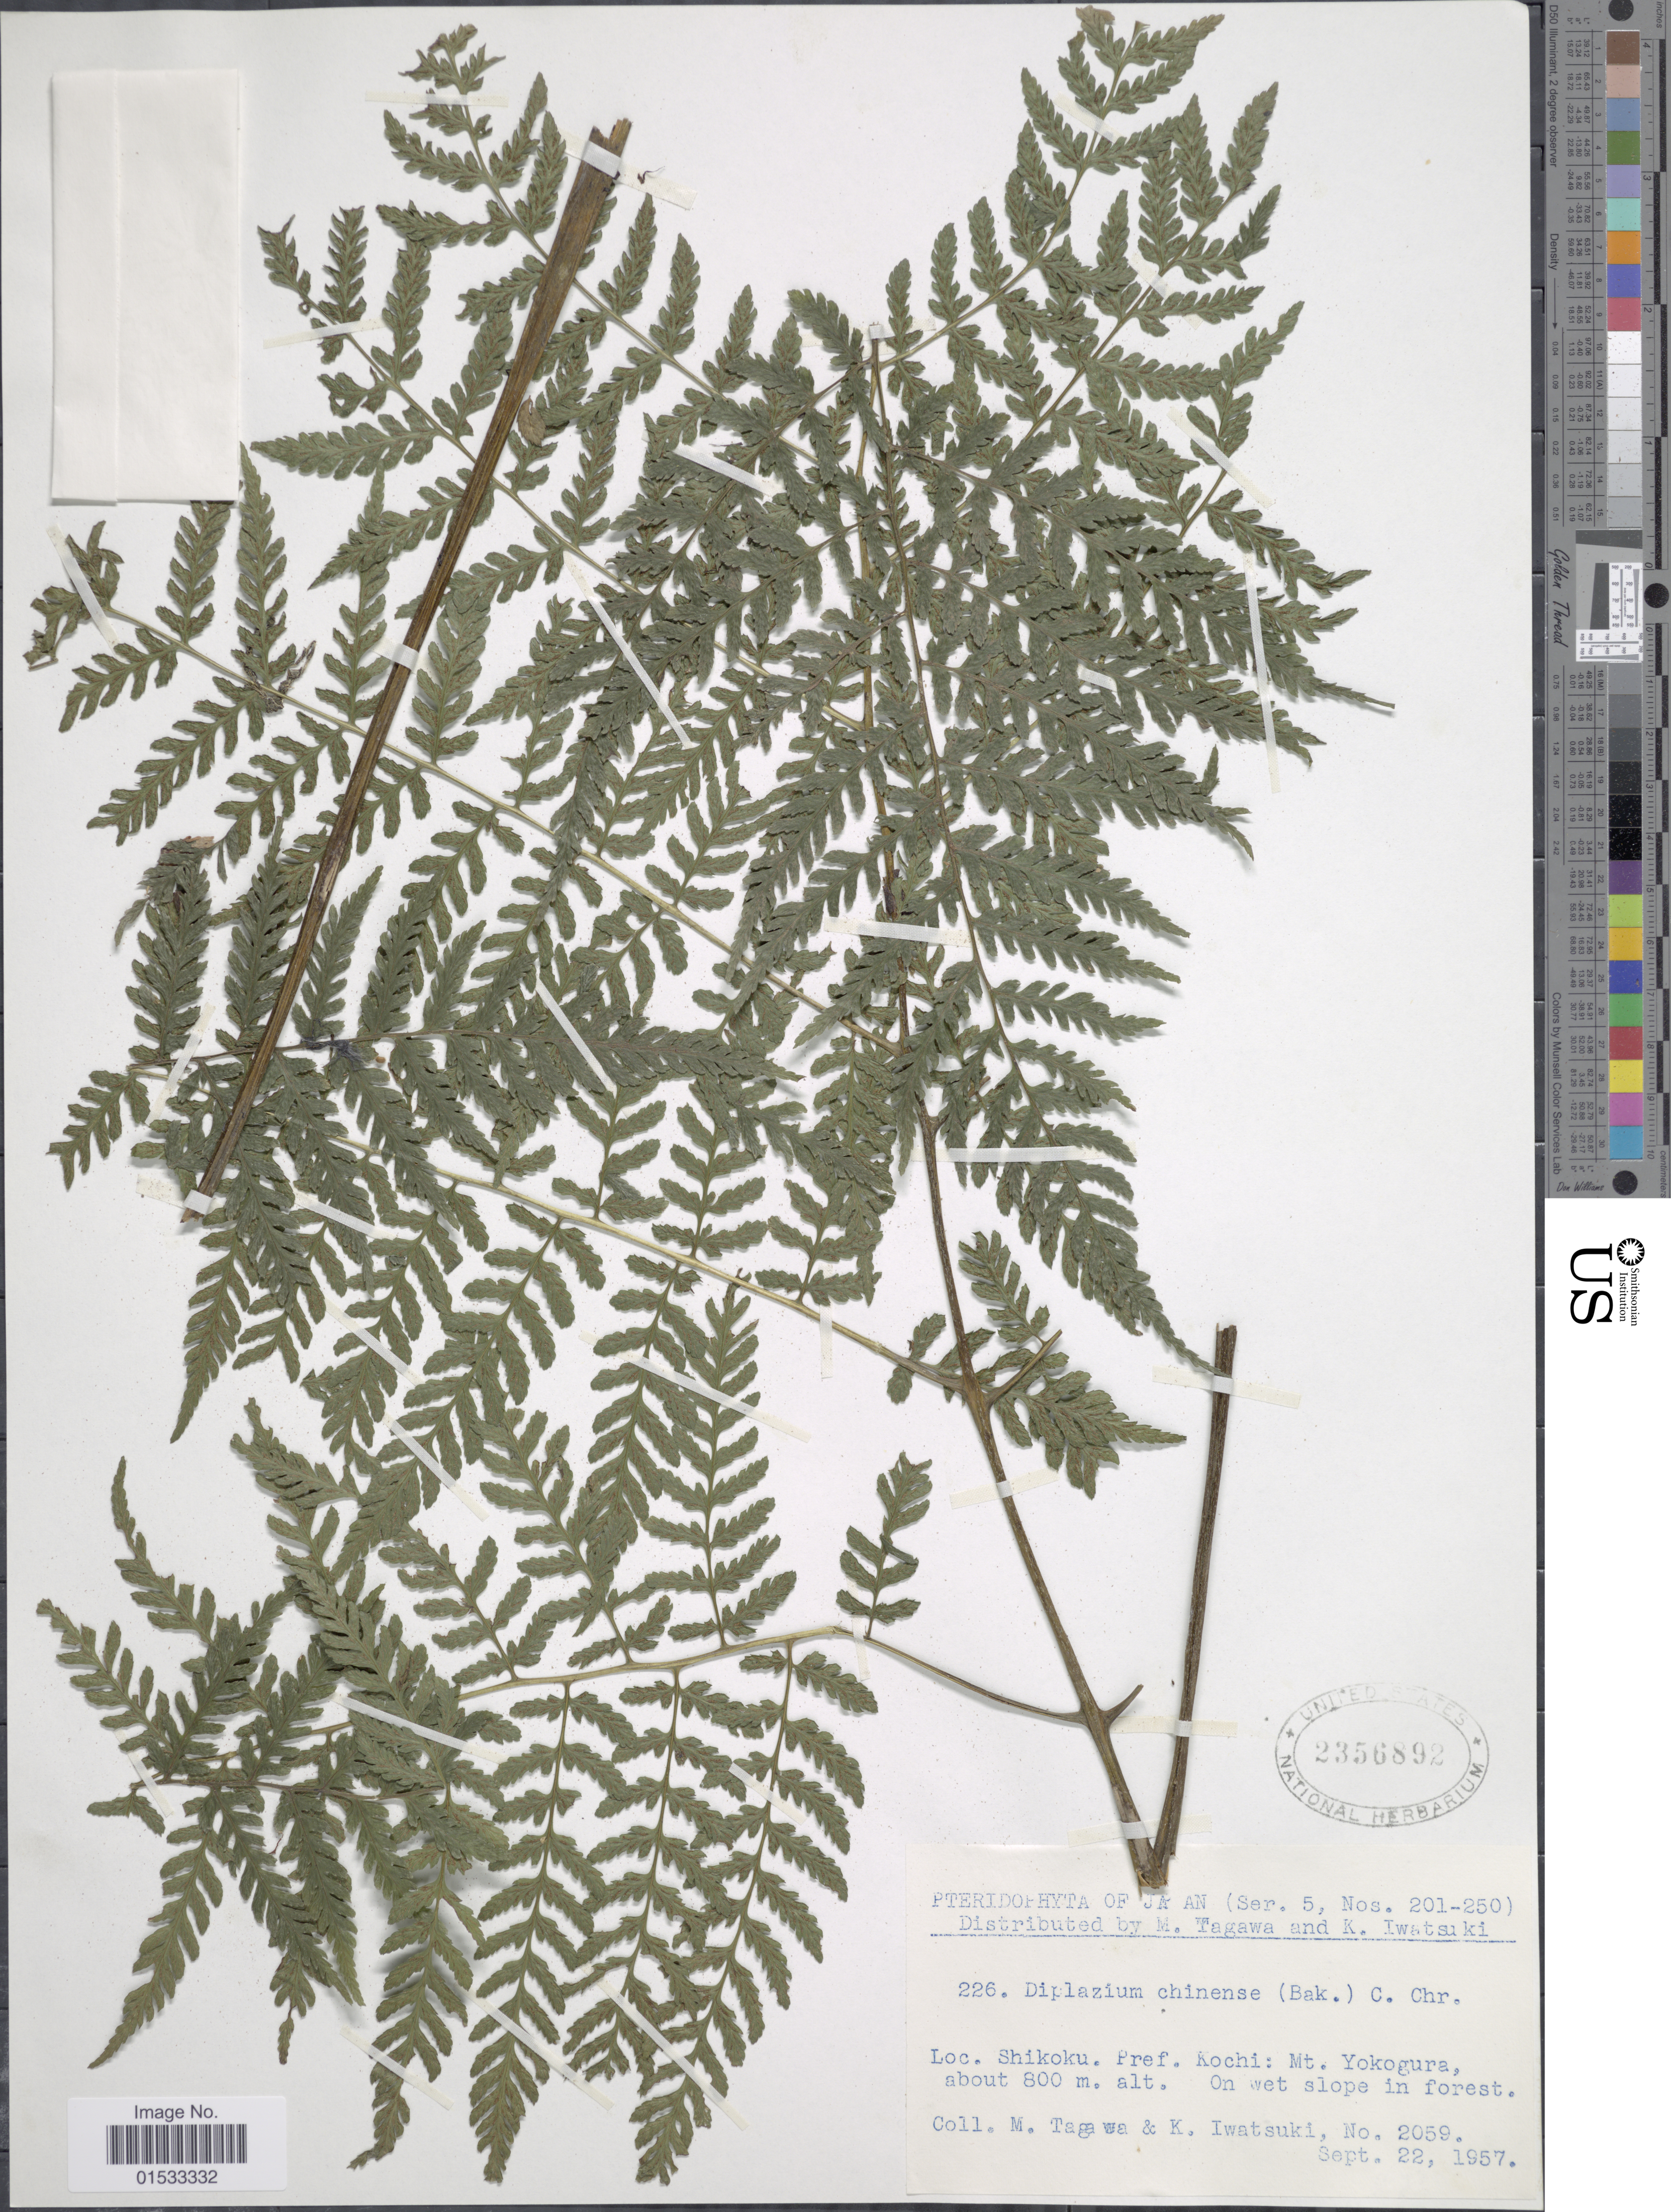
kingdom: Plantae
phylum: Tracheophyta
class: Polypodiopsida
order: Polypodiales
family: Athyriaceae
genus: Diplazium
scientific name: Diplazium chinense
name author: (Baker) C. Chr.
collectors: M. Tagawa & K. Iwatsuki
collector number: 2059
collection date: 1957-09-22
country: Japan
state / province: Koti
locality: Shikoki, Mt. Yokogura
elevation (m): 800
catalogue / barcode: US 2356892